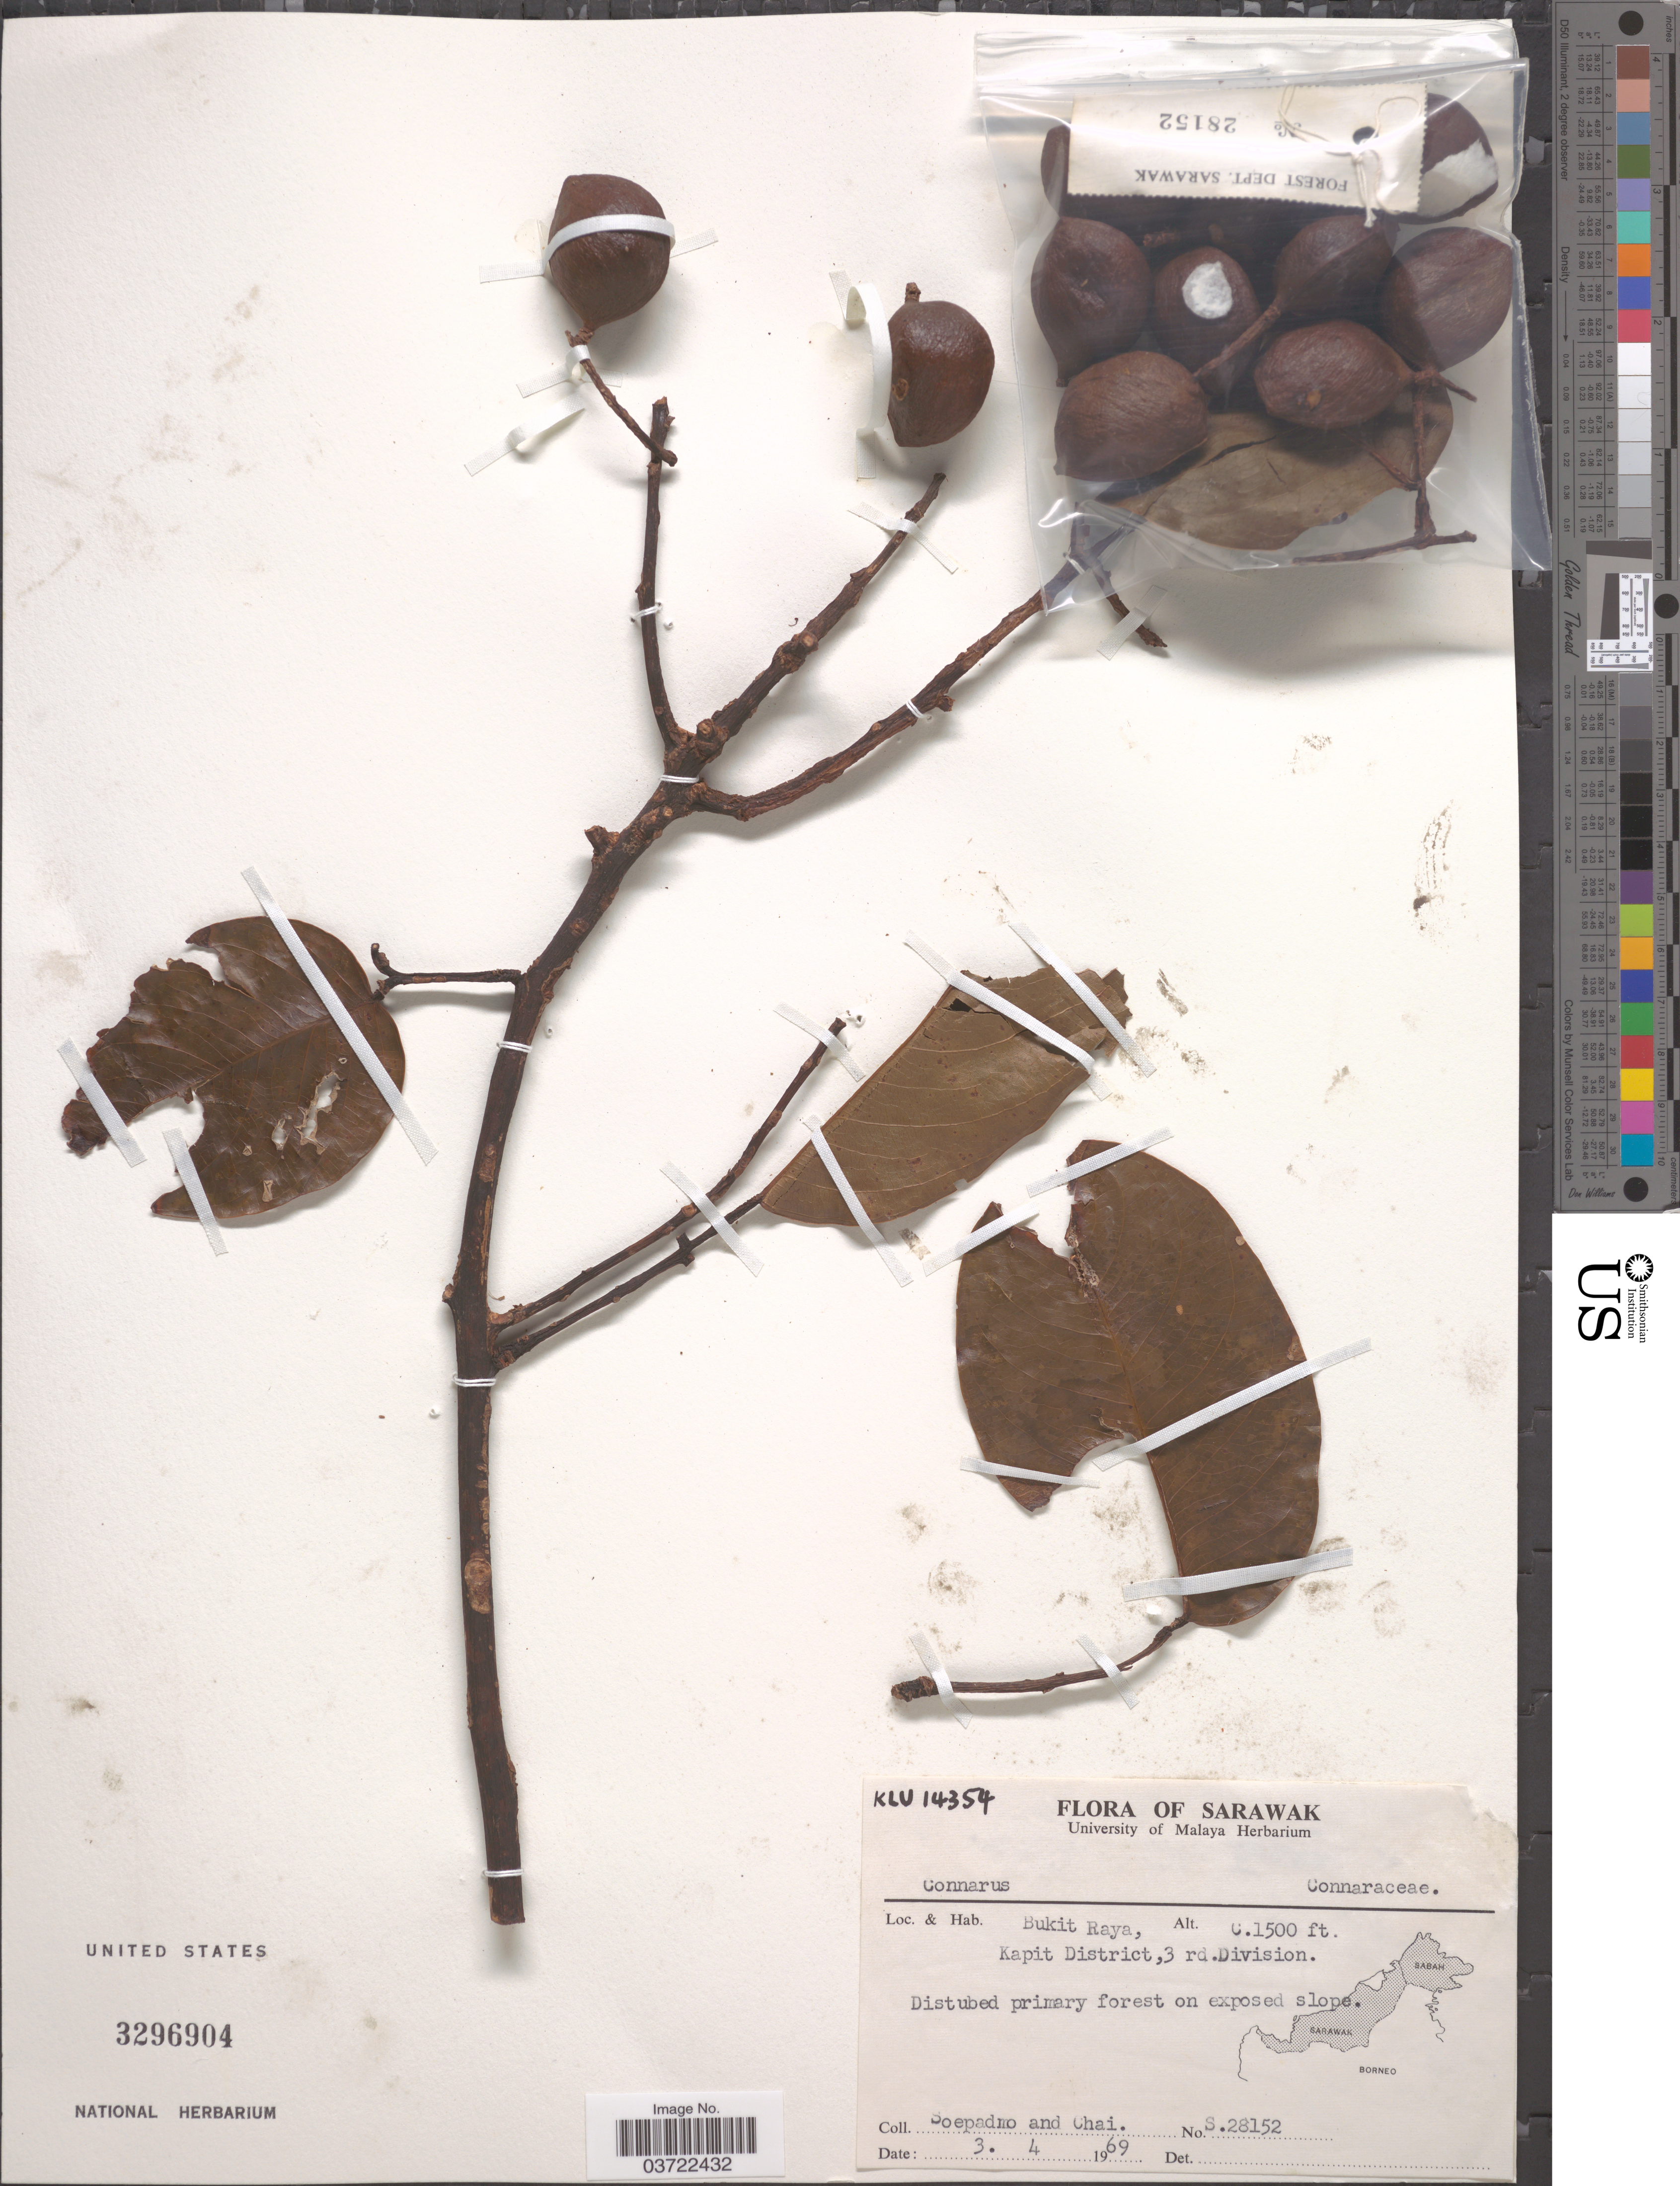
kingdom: Plantae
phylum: Tracheophyta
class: Magnoliopsida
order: Oxalidales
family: Connaraceae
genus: Connarus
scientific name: Connarus sp.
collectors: -. Soepadmo & Chai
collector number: S28152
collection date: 1969-04-03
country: Malaysia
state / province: Sarawak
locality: Bukit Raya, Kapit District, 3 rd. Division.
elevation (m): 457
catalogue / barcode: US 3296904